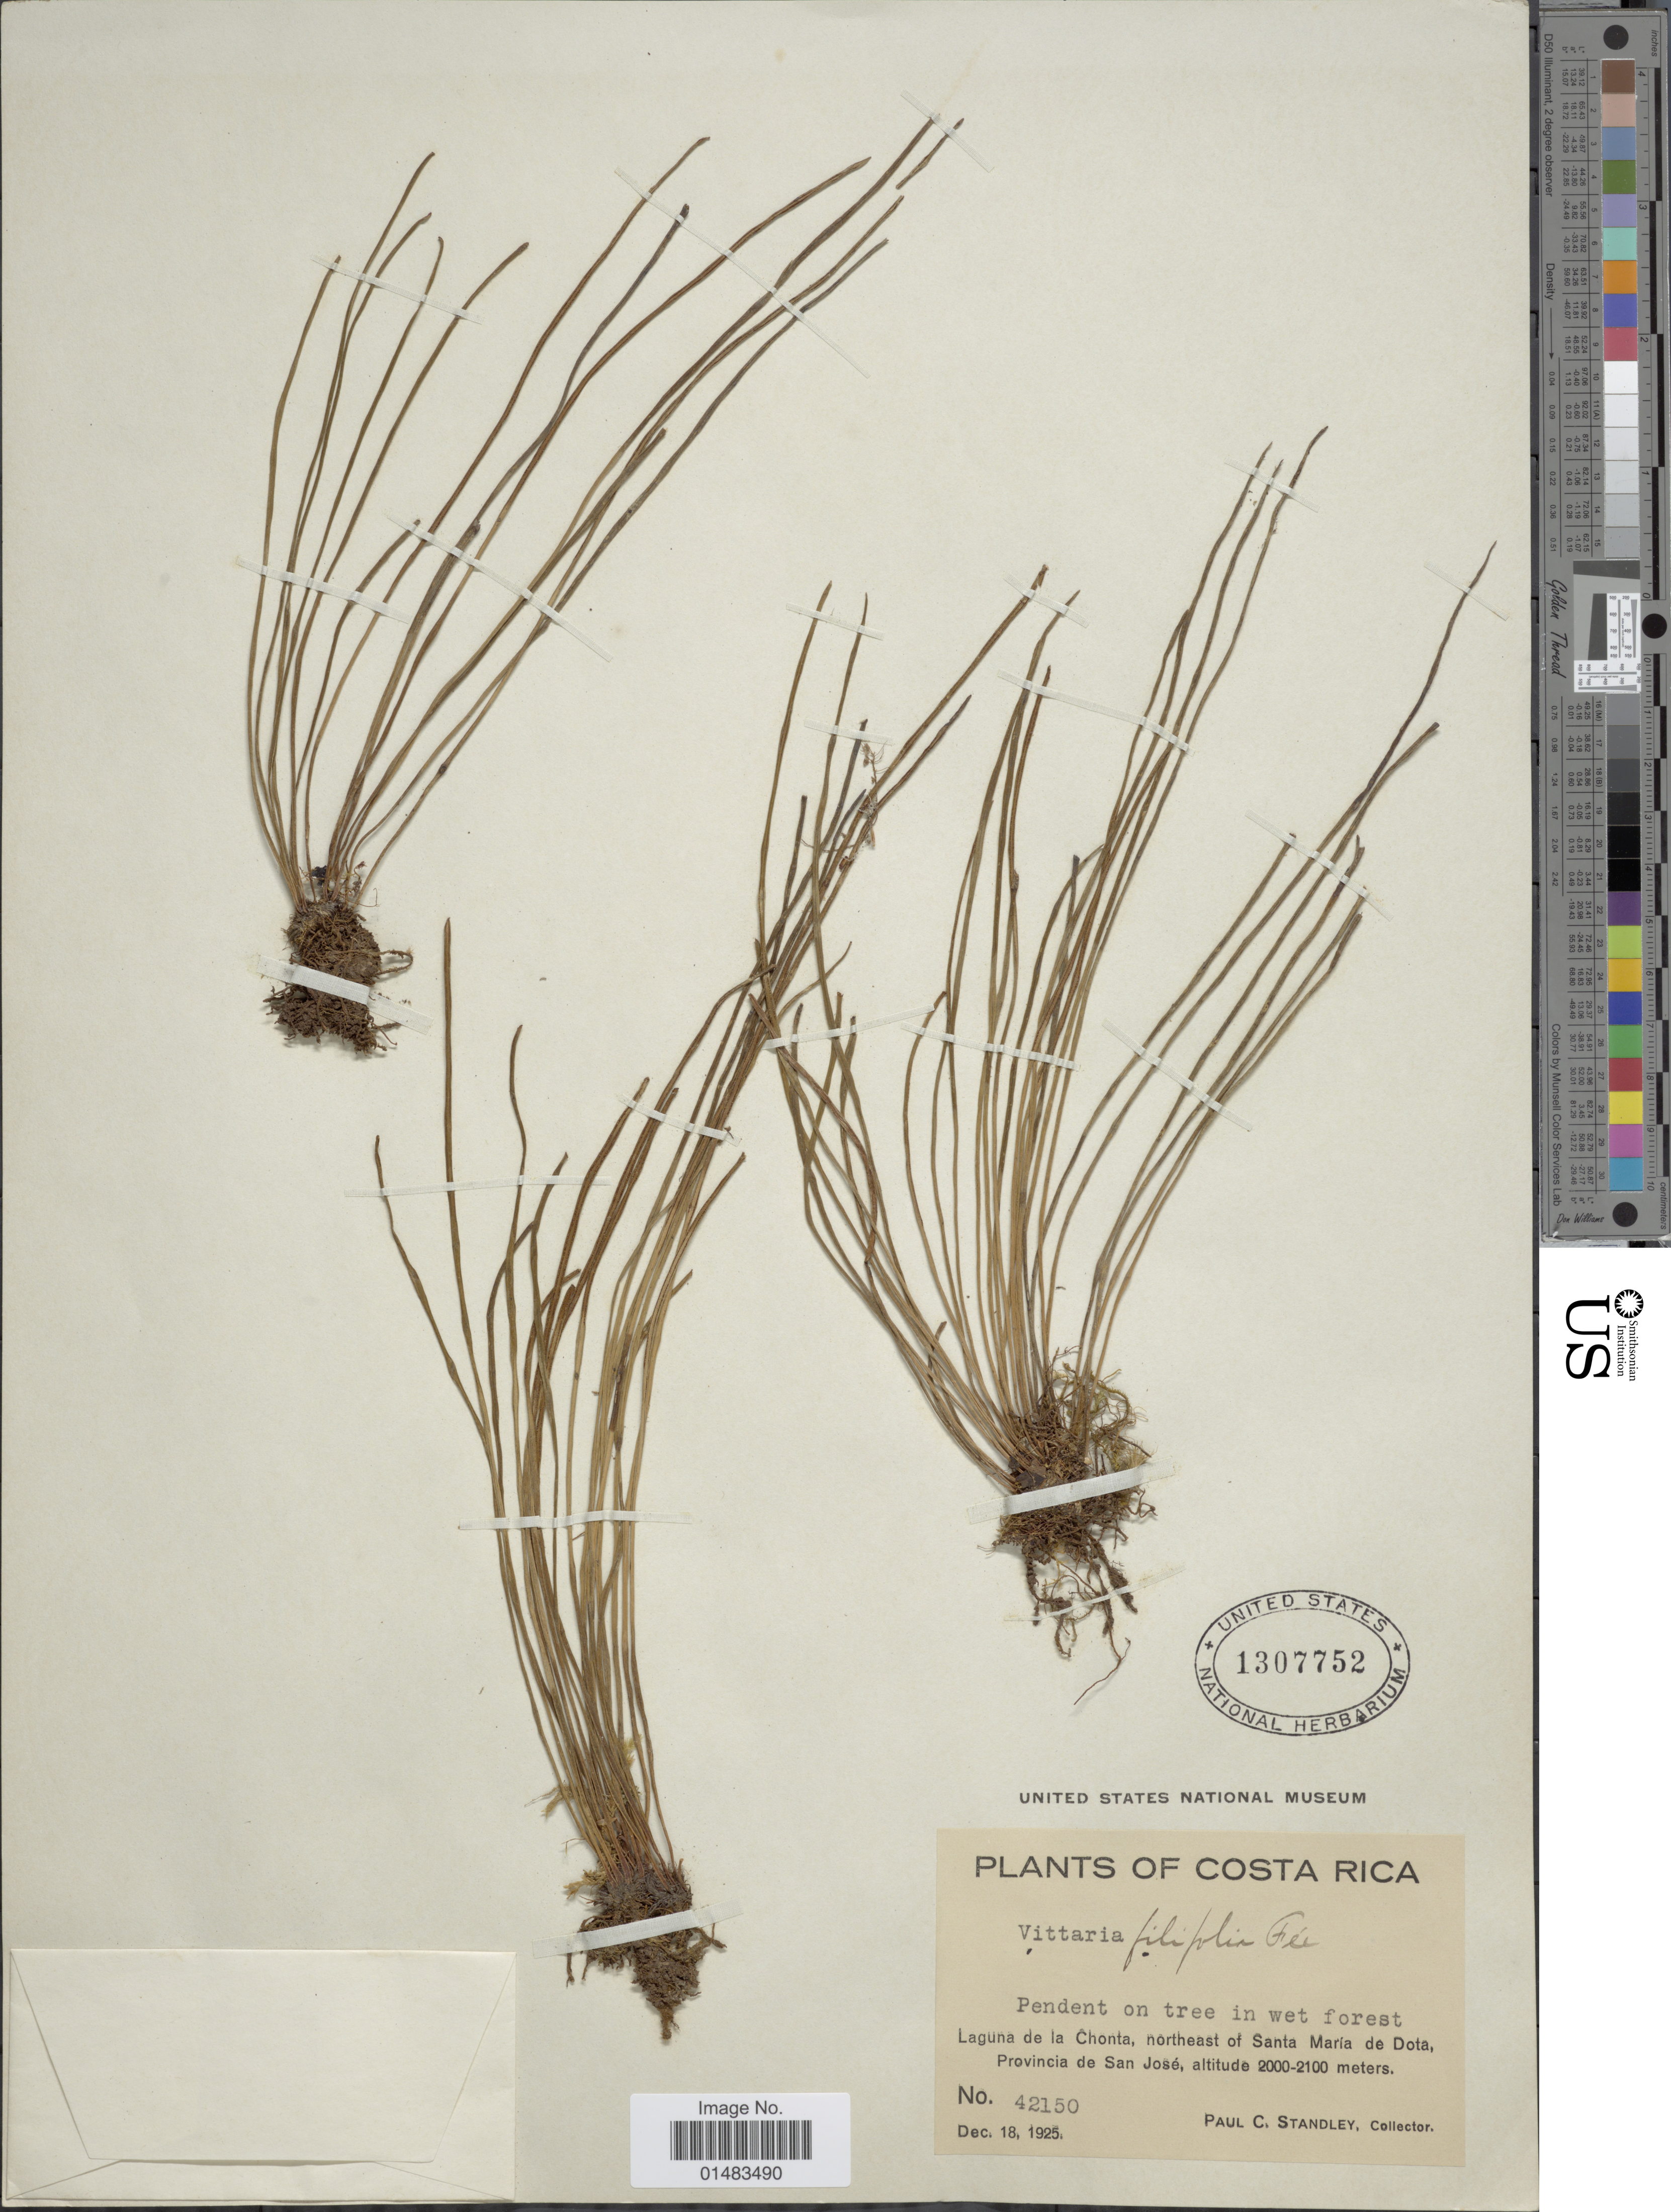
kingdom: Plantae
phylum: Tracheophyta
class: Polypodiopsida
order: Polypodiales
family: Pteridaceae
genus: Vittaria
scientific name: Vittaria graminifolia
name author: Kaulf.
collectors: P. C. Standley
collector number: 42150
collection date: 1925-12-18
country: Costa Rica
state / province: San José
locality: Costa Rica, Pendent on tree in wet forest, Laguna de la Chonta, northeast of Santa Maria de Dota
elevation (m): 2000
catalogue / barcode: US 1307752